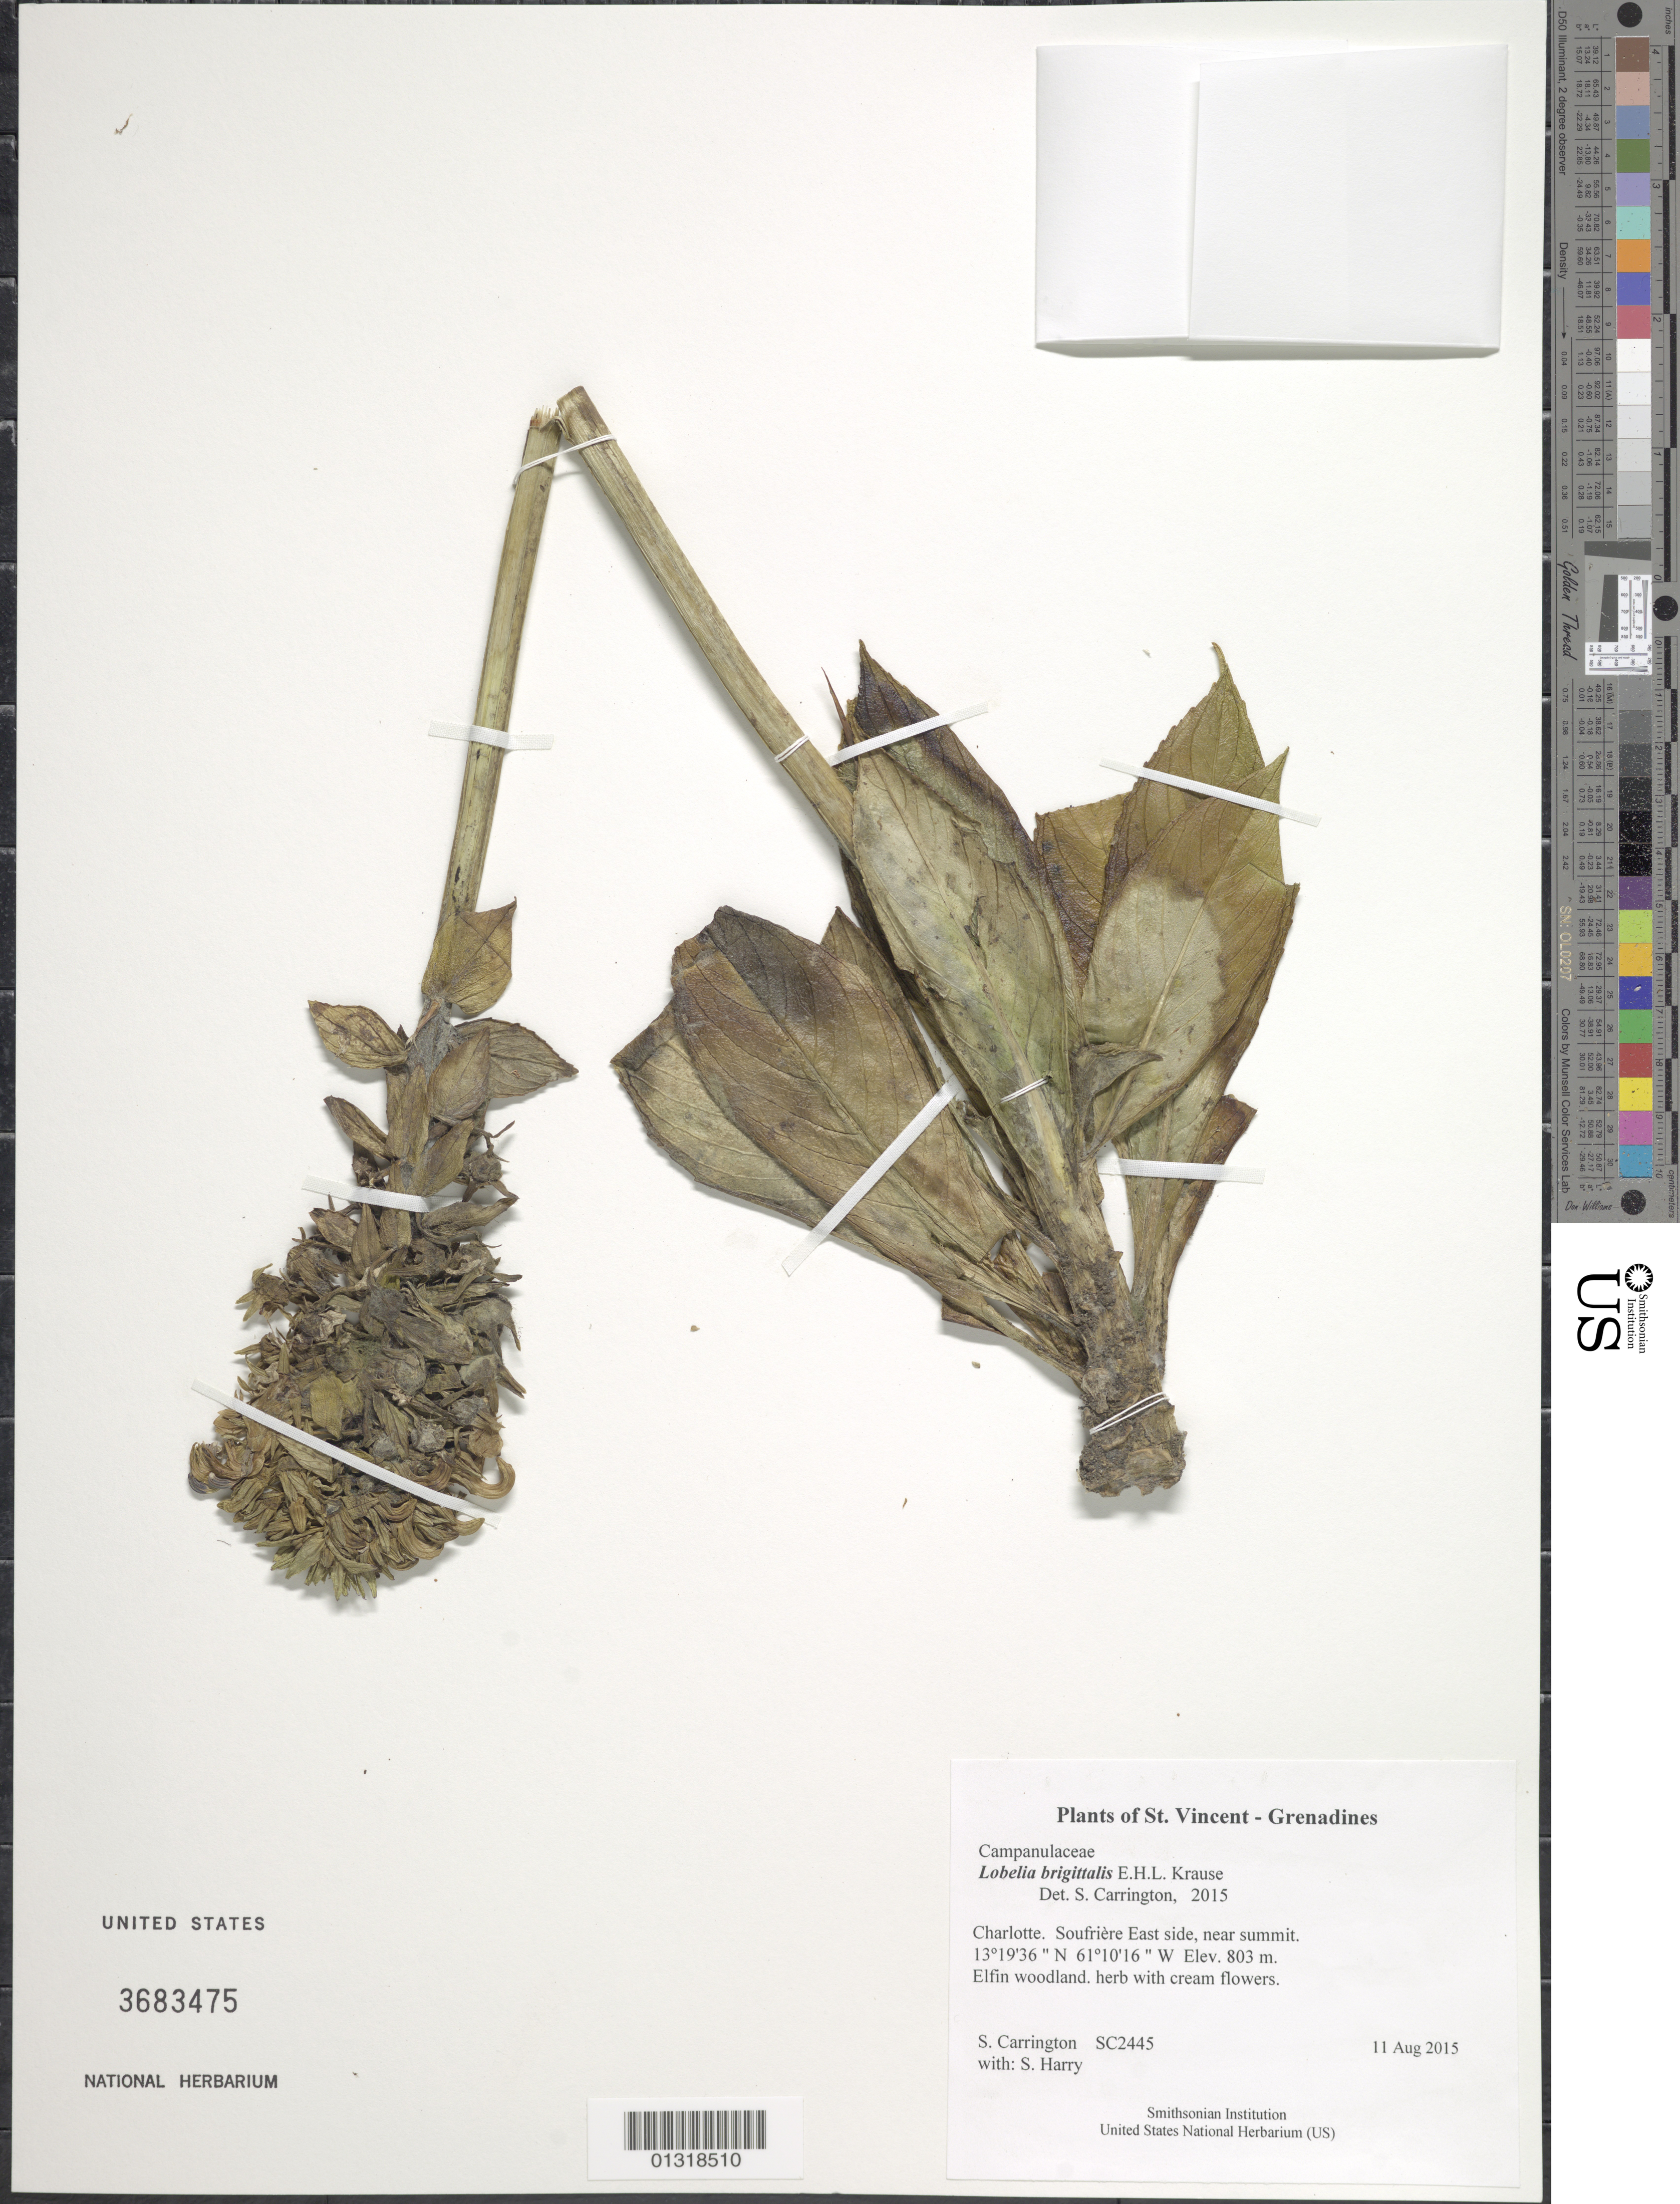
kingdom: Plantae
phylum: Tracheophyta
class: Magnoliopsida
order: Asterales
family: Campanulaceae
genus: Lobelia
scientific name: Lobelia brigittalis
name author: E.H.L. Krause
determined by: Carrington, C. M. S.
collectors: C. M. S. Carrington & S. Harry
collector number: SC2445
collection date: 2015-08-11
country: St. Vincent - Grenadines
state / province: Charlotte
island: St Vincent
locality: Soufrière East side, near summit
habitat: Elfin woodland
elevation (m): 803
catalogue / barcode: US 3683475